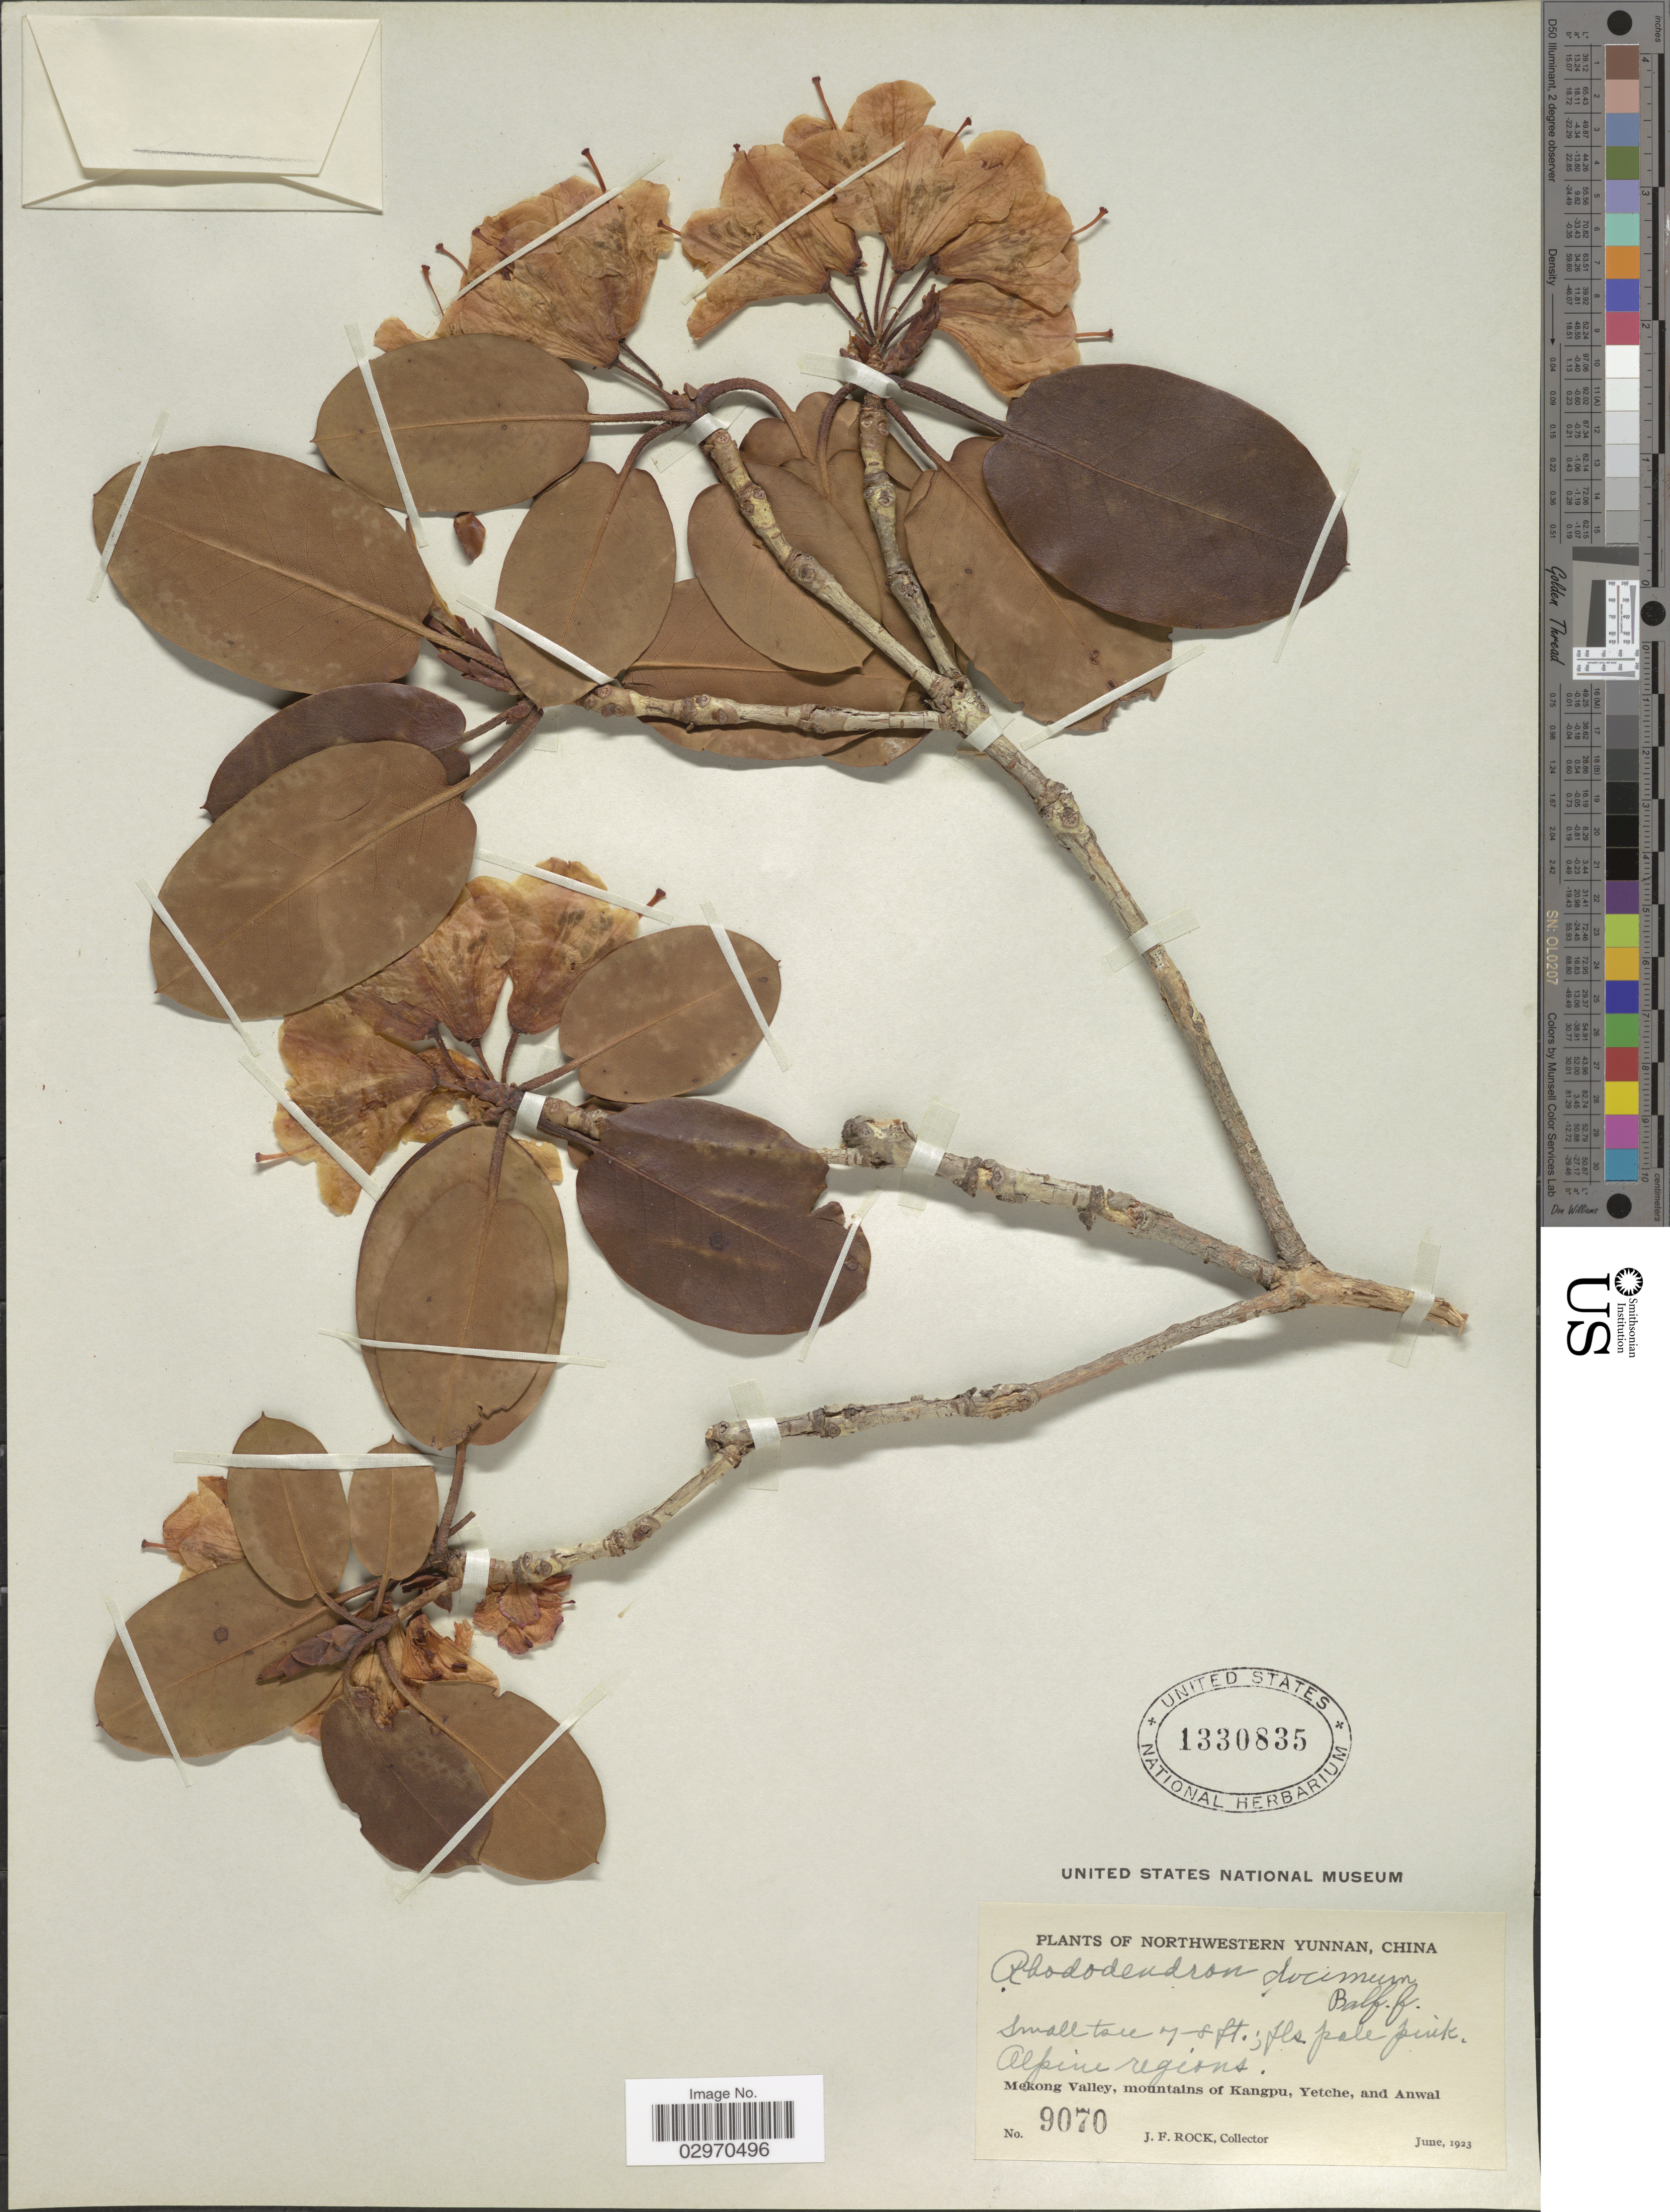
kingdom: Plantae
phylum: Tracheophyta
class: Magnoliopsida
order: Ericales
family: Ericaceae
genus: Rhododendron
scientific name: Rhododendron docimum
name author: Balf. f. ex Tagg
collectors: J. Rock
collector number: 9070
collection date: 1923-06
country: China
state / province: Yunnan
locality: Northwestern Yunnan. Alpine regions. Mekong Valley, mountains of Kangpu, Yetche, and Anwal.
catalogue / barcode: US 1330835